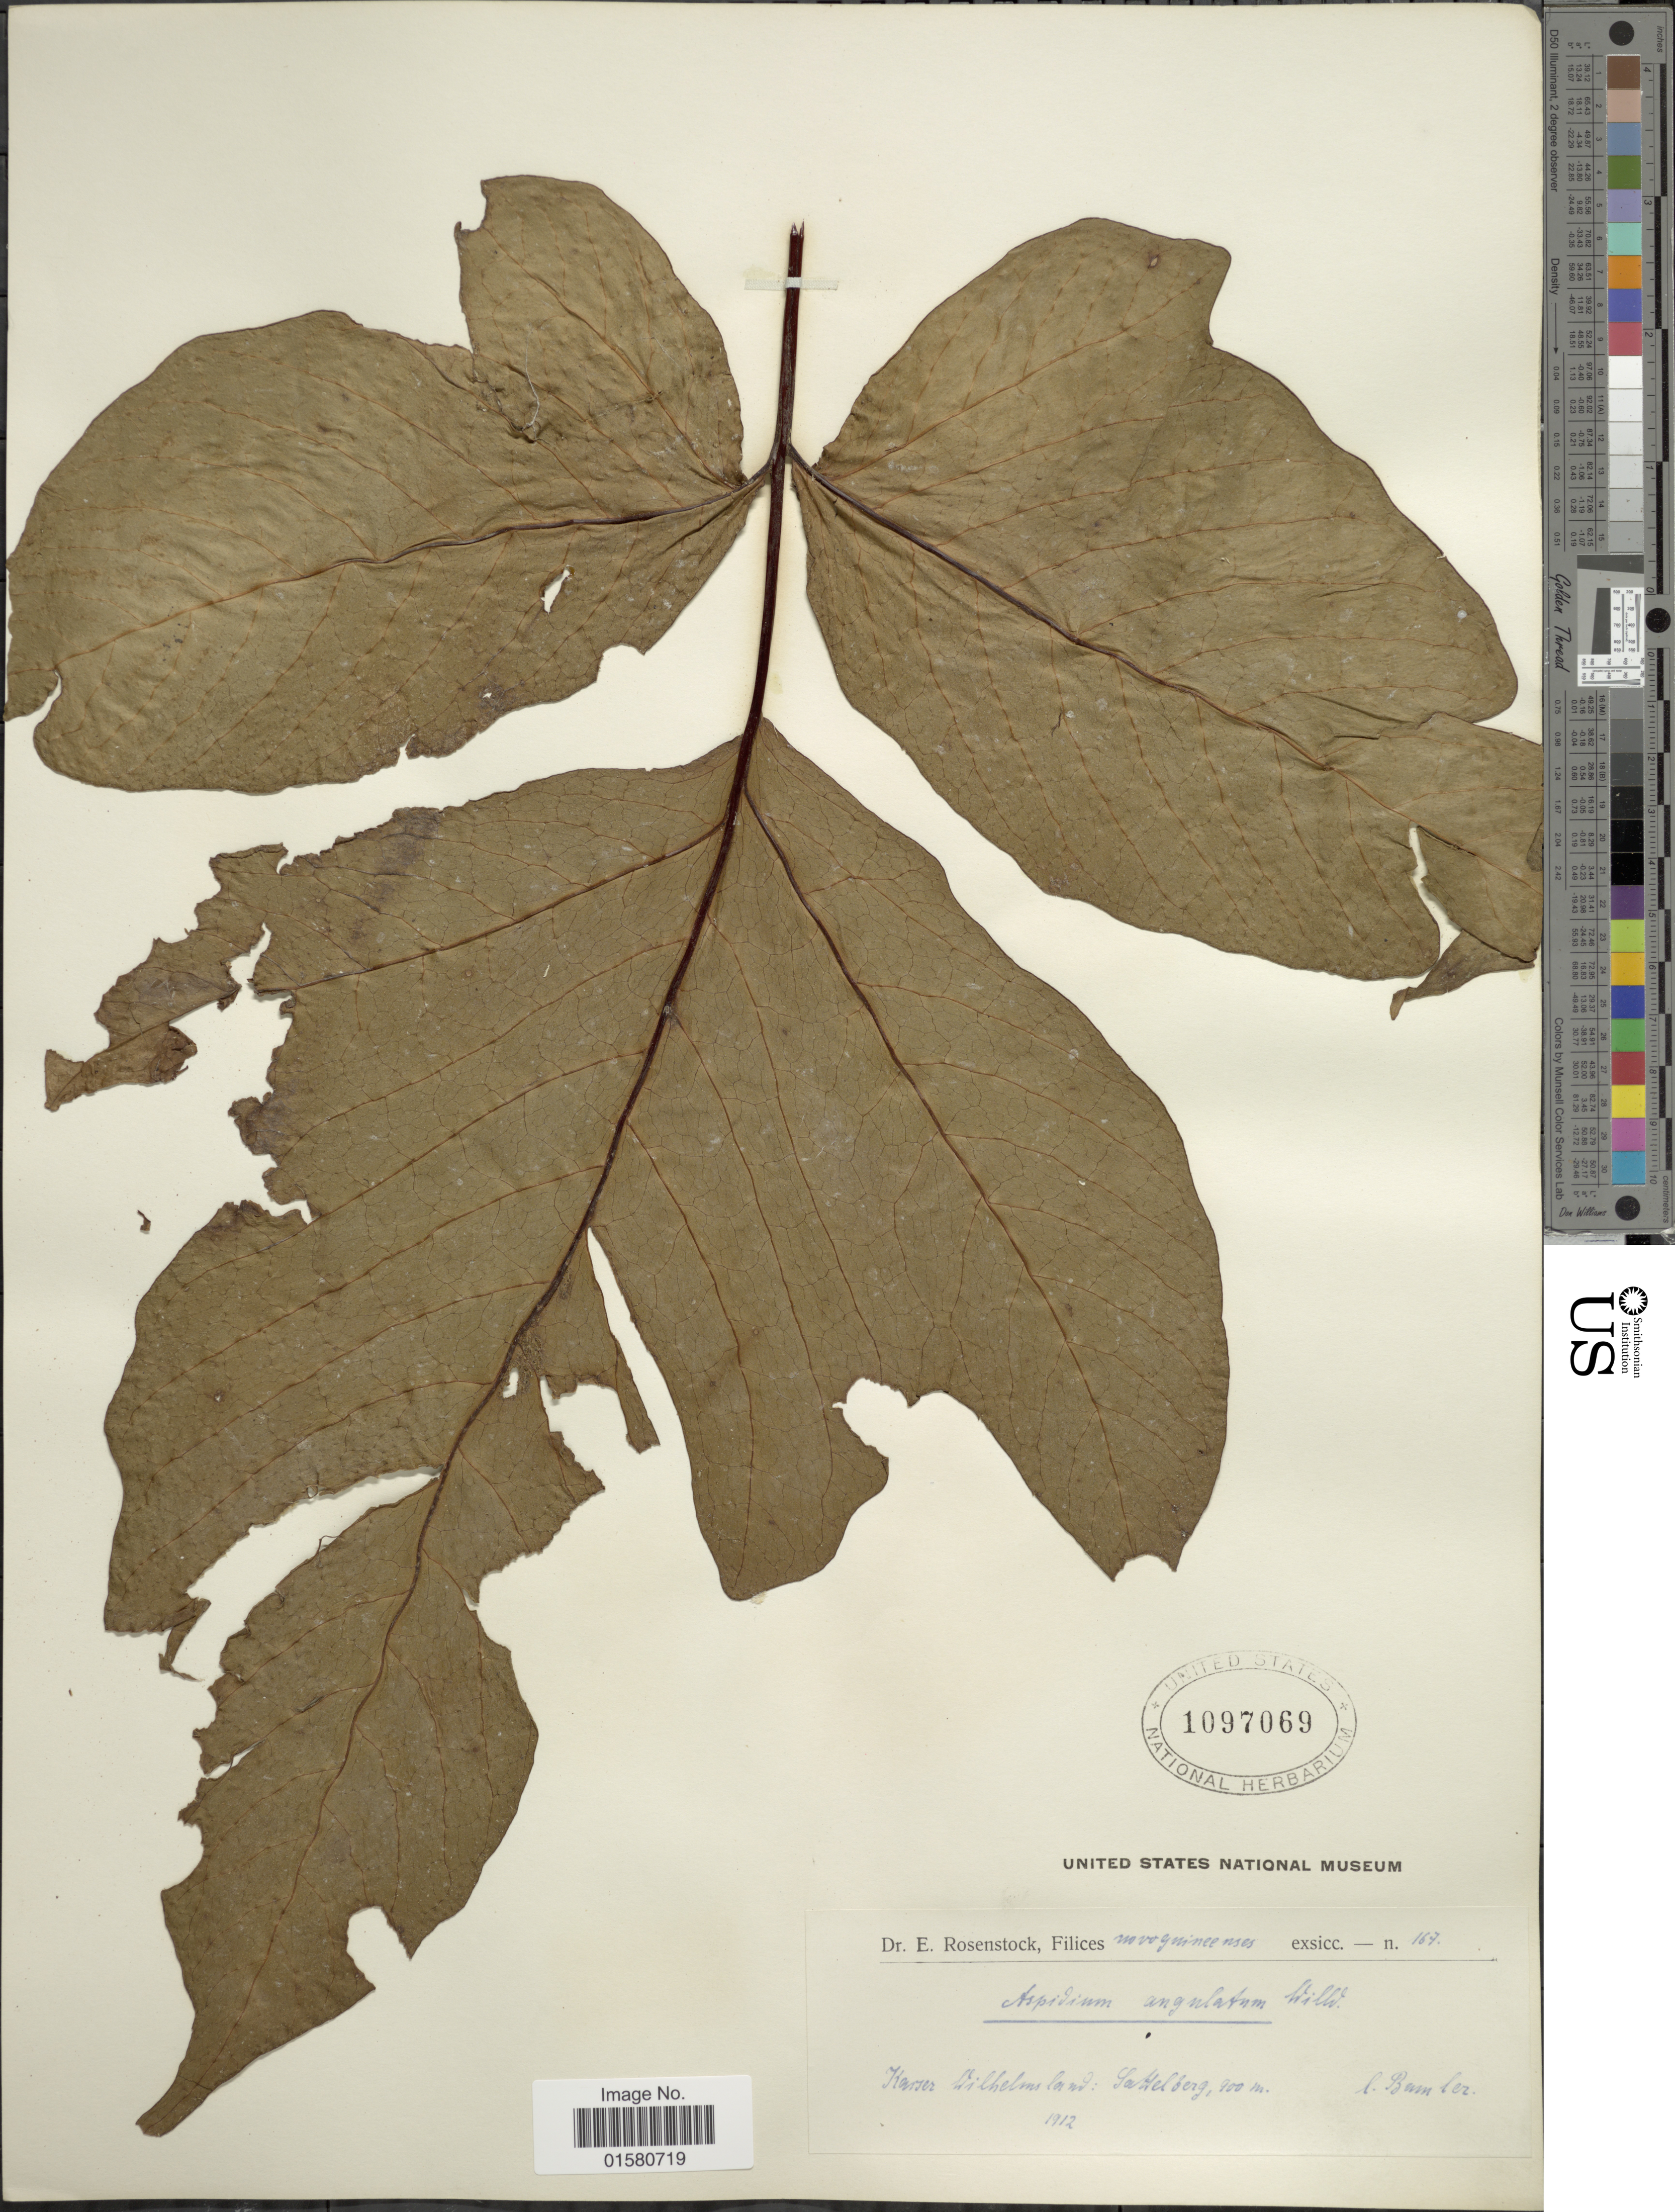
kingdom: Plantae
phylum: Tracheophyta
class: Polypodiopsida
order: Polypodiales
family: Tectariaceae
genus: Tectaria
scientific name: Tectaria angulata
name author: (Willd.) Copel.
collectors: Bamler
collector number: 167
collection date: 1912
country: Papua New Guinea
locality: Kasser Wilhemsland: Sattelberg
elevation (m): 900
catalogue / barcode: US 1097069